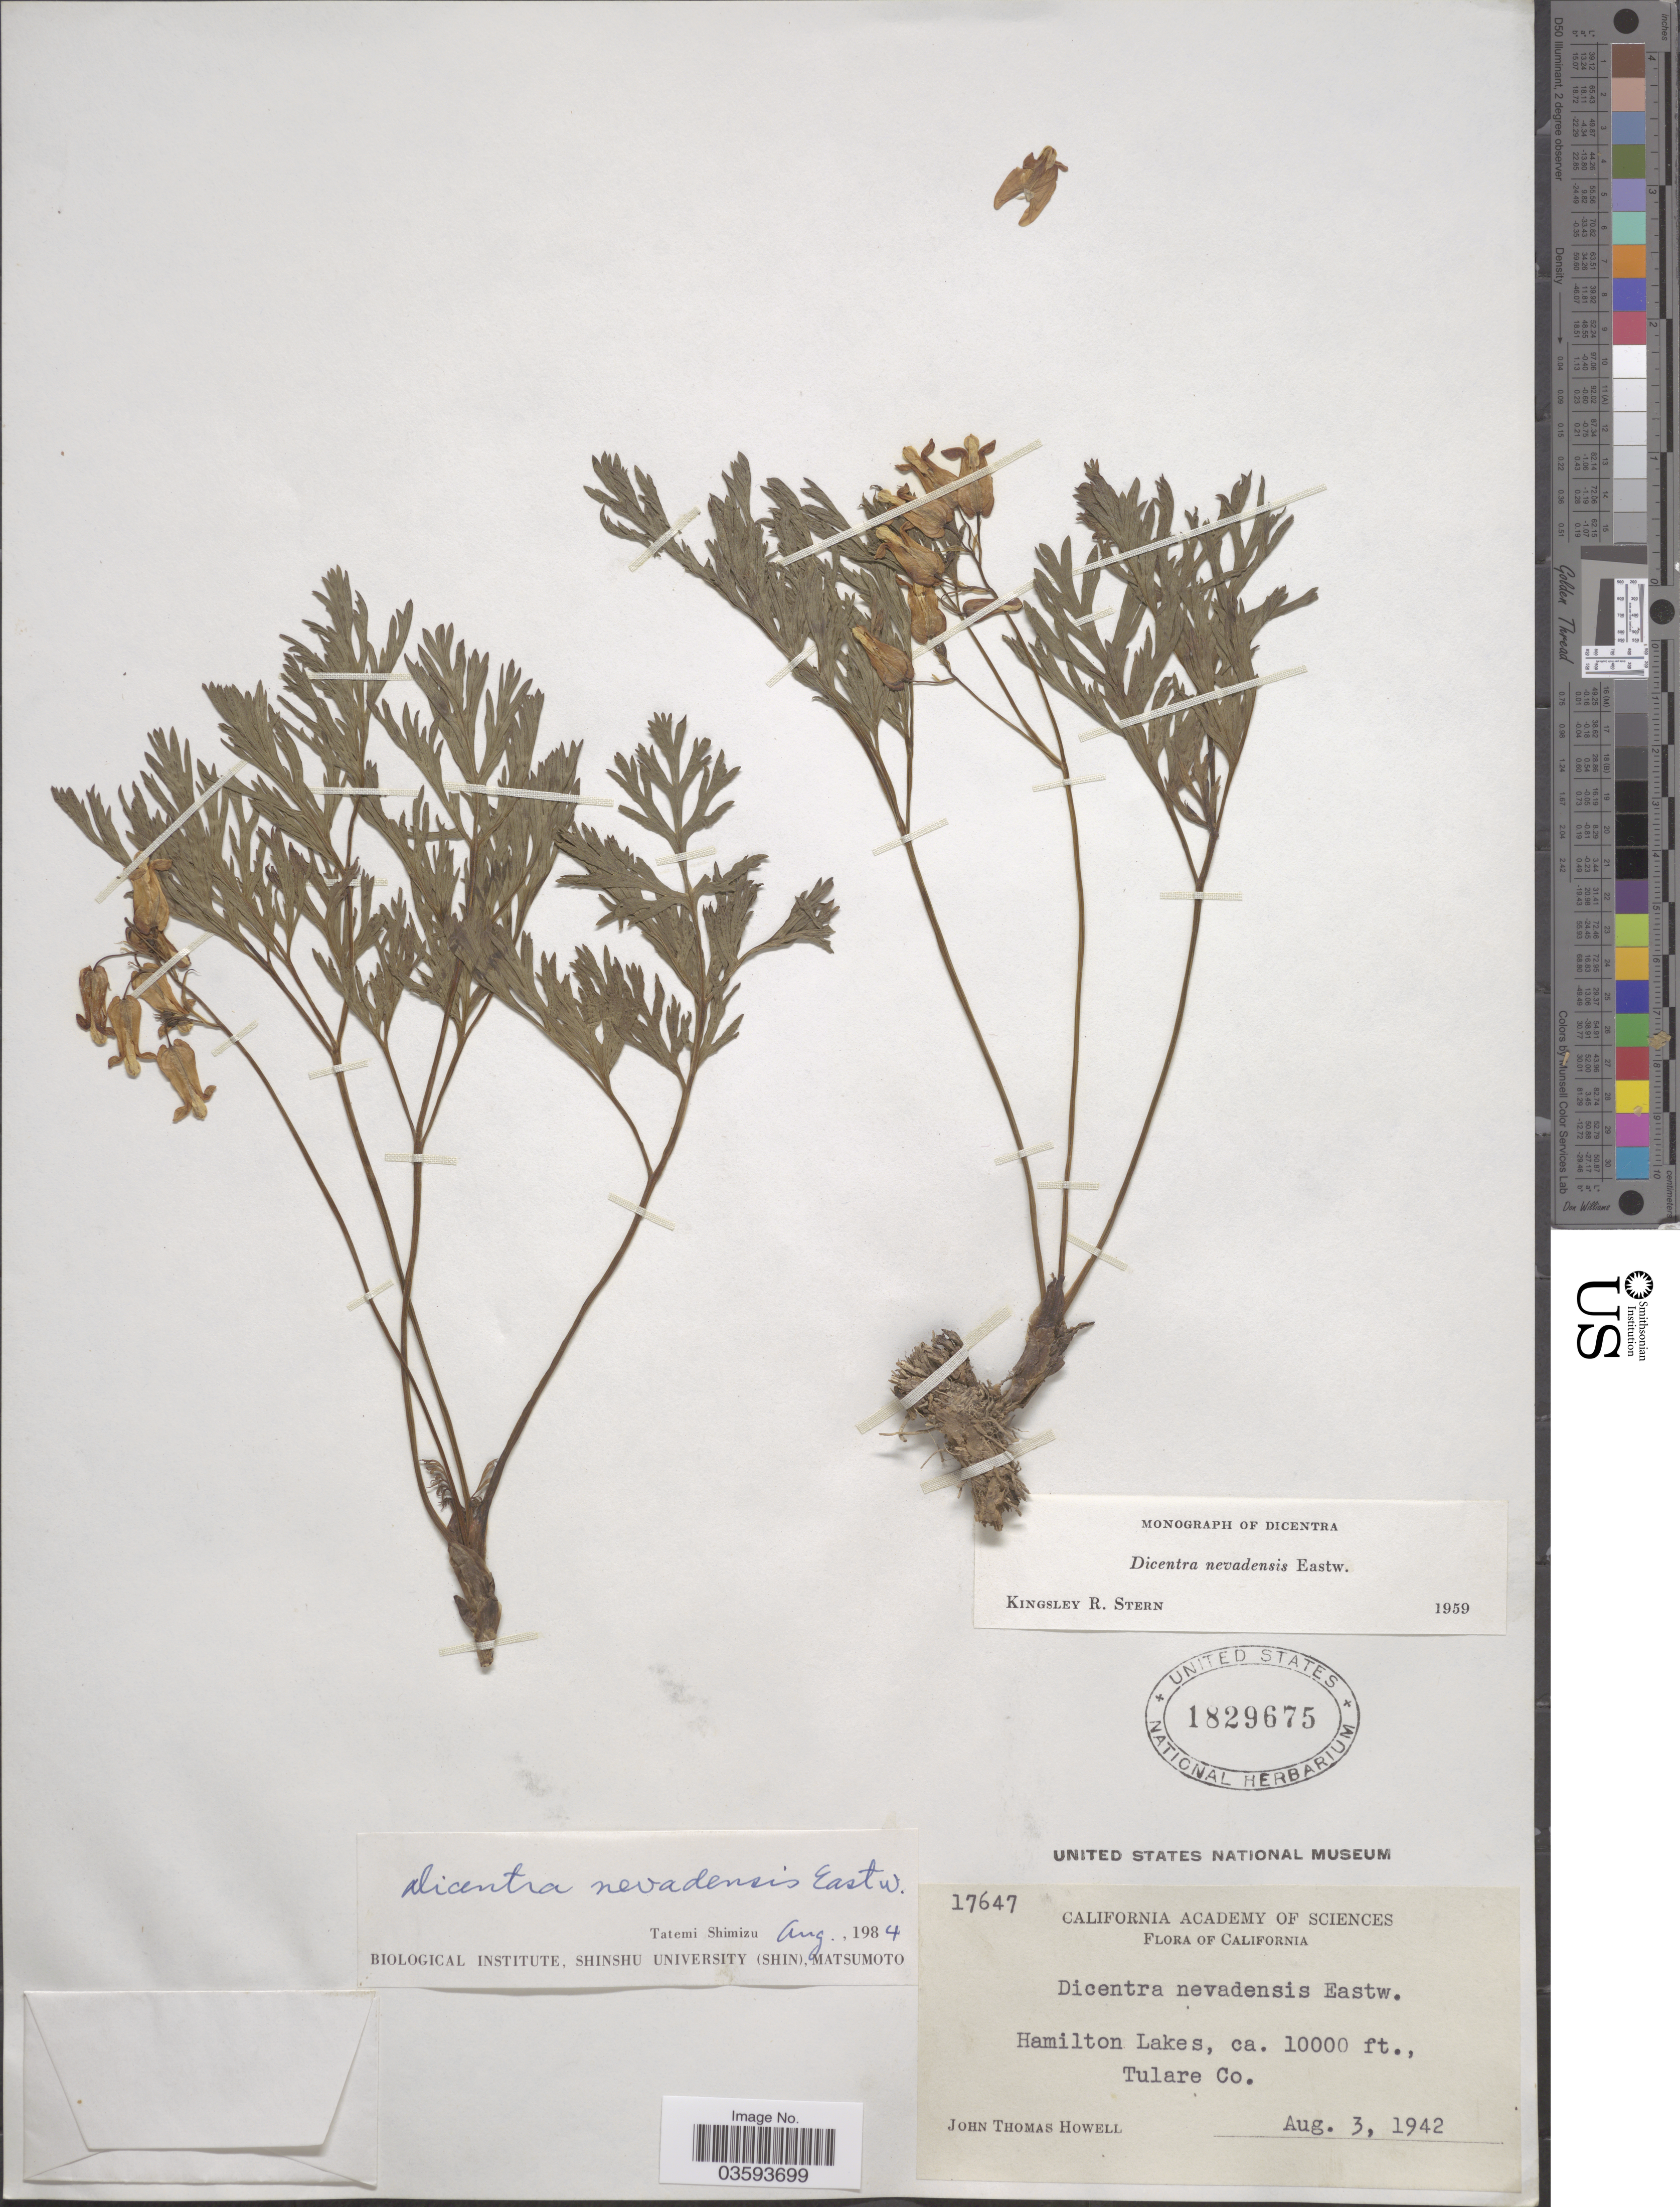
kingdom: Plantae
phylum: Tracheophyta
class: Magnoliopsida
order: Ranunculales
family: Papaveraceae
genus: Dicentra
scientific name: Dicentra nevadensis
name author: Eastw.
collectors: J. T. Howell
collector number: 17647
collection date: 1942-08-03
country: United States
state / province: California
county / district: Tulare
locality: Hamilton Lakes, Tulare Co.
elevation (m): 3048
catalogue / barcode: US 1829675